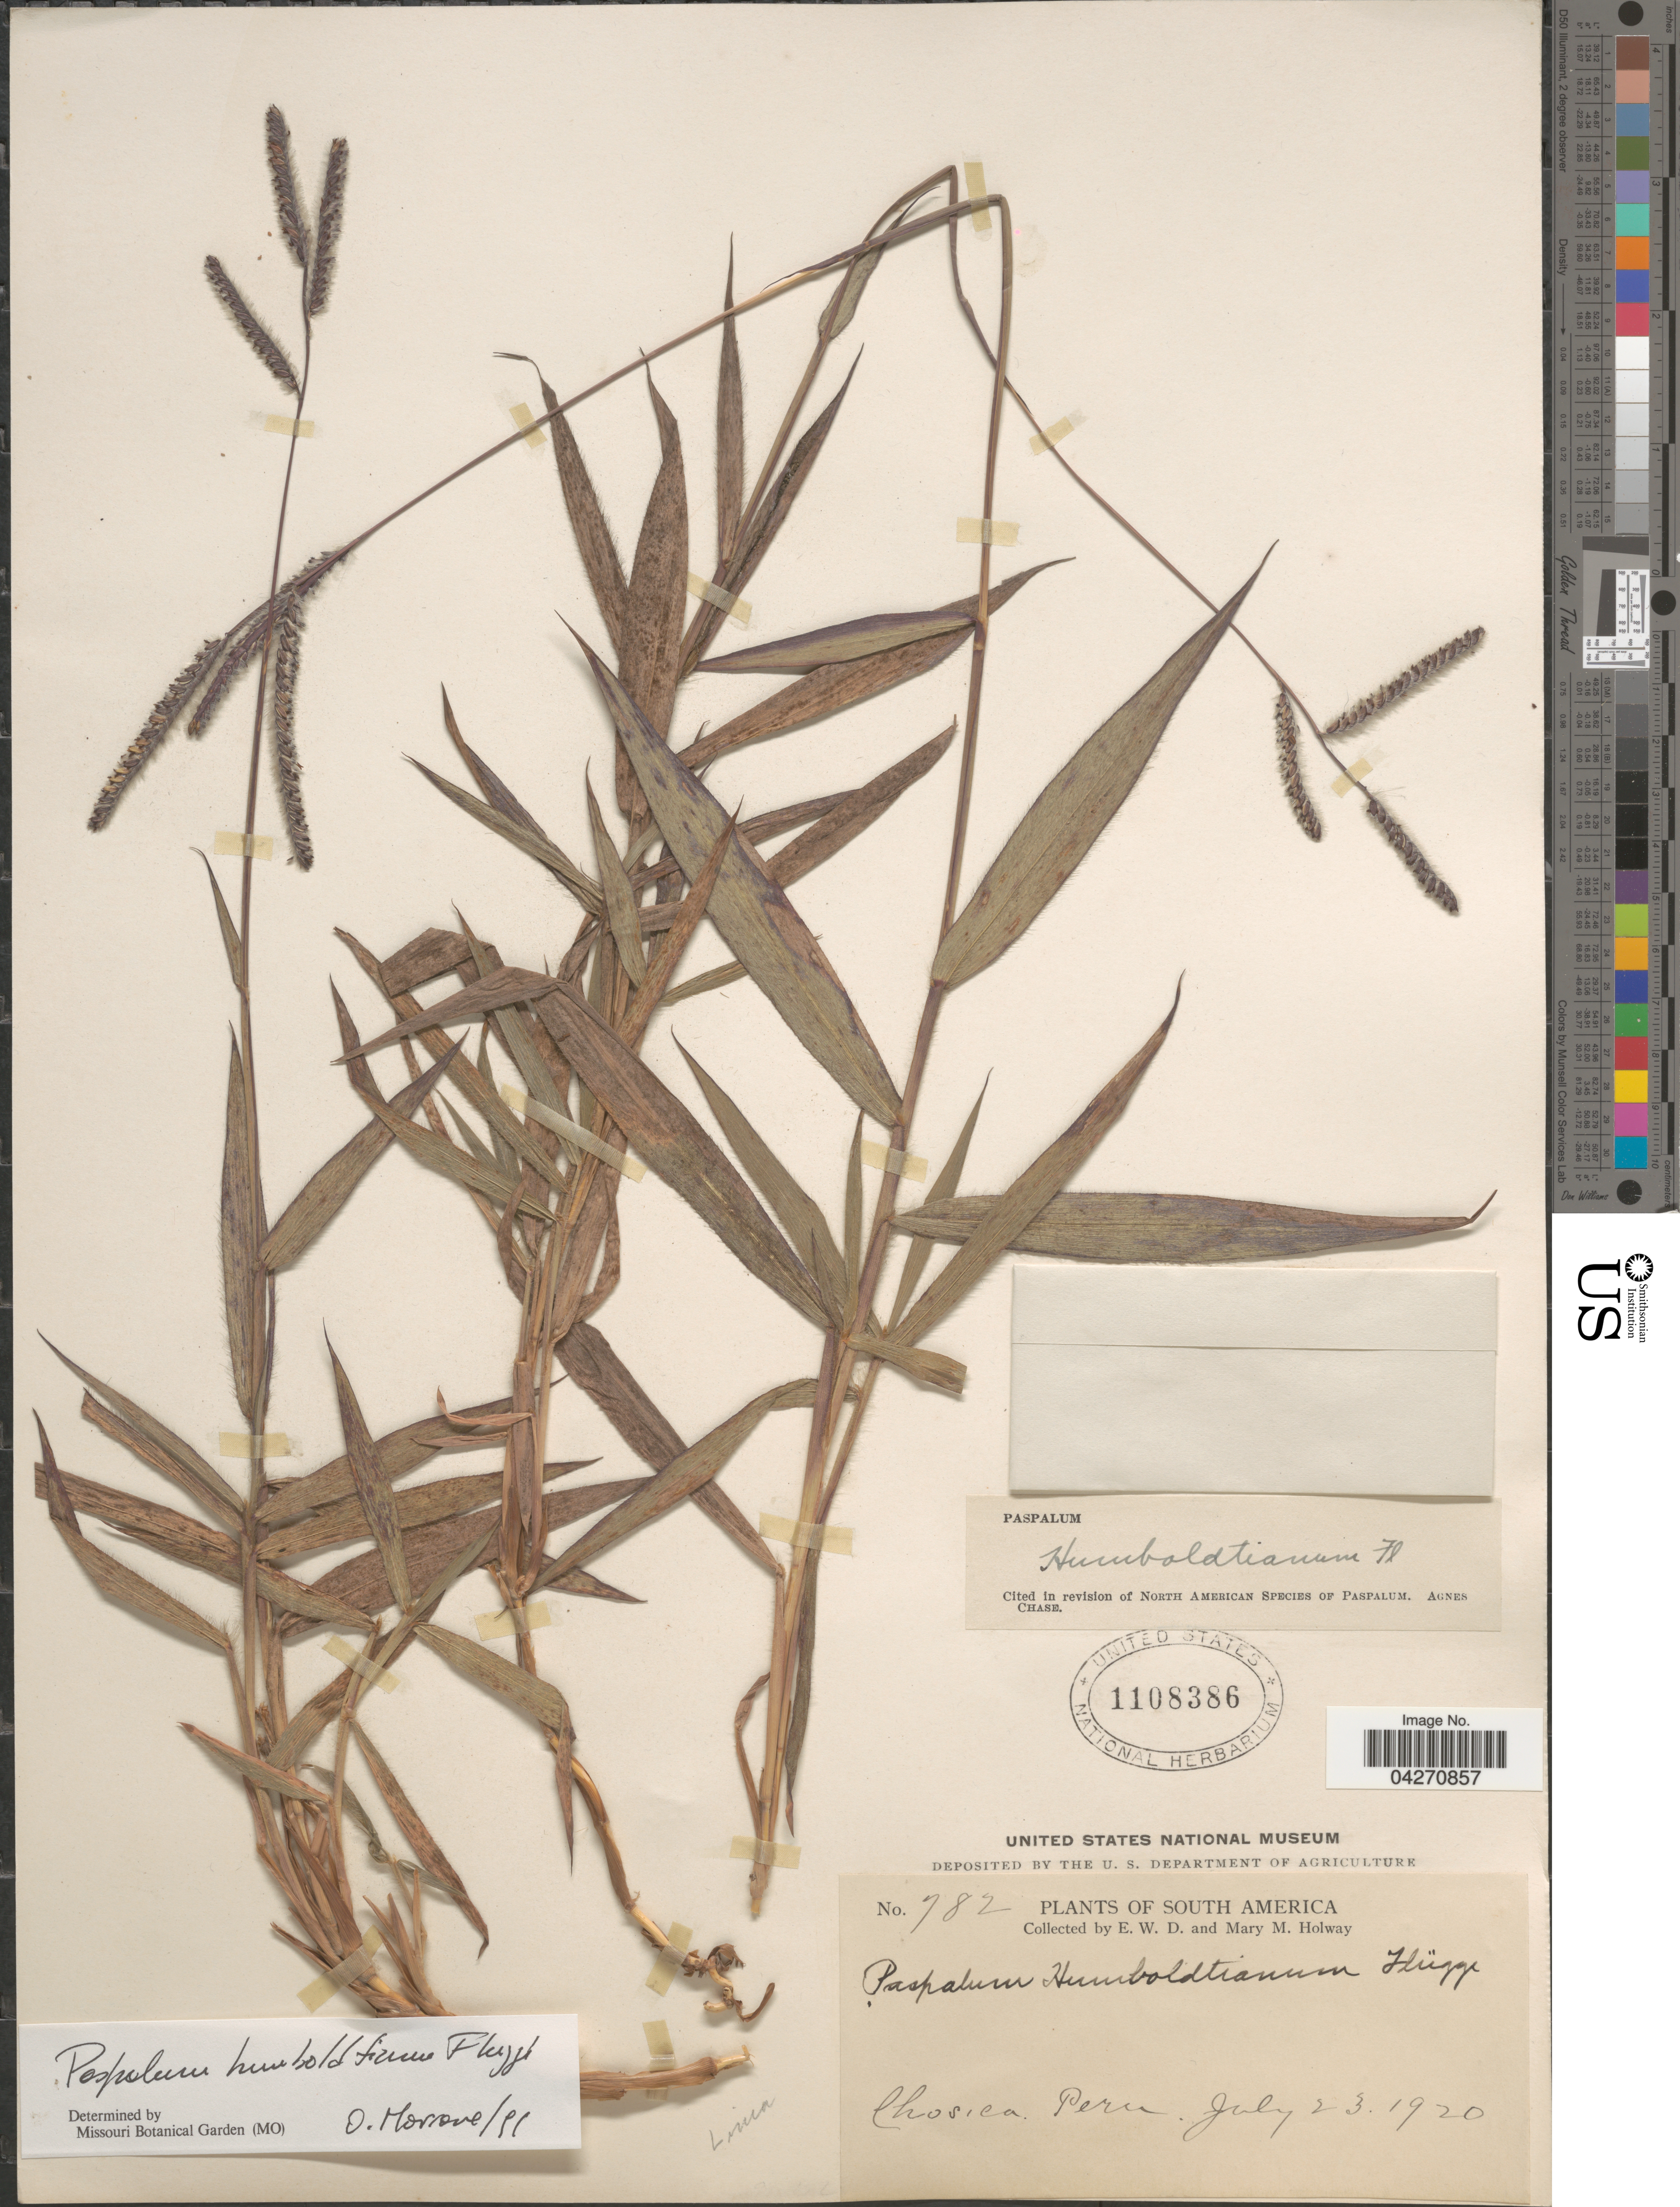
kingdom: Plantae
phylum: Tracheophyta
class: Liliopsida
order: Poales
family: Poaceae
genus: Paspalum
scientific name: Paspalum humboldtianum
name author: Flüggé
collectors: E. W. D. Holway & M. M. Holway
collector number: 782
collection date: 1920-07-23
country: Peru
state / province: Lima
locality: Chosica.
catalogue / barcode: US 1108386